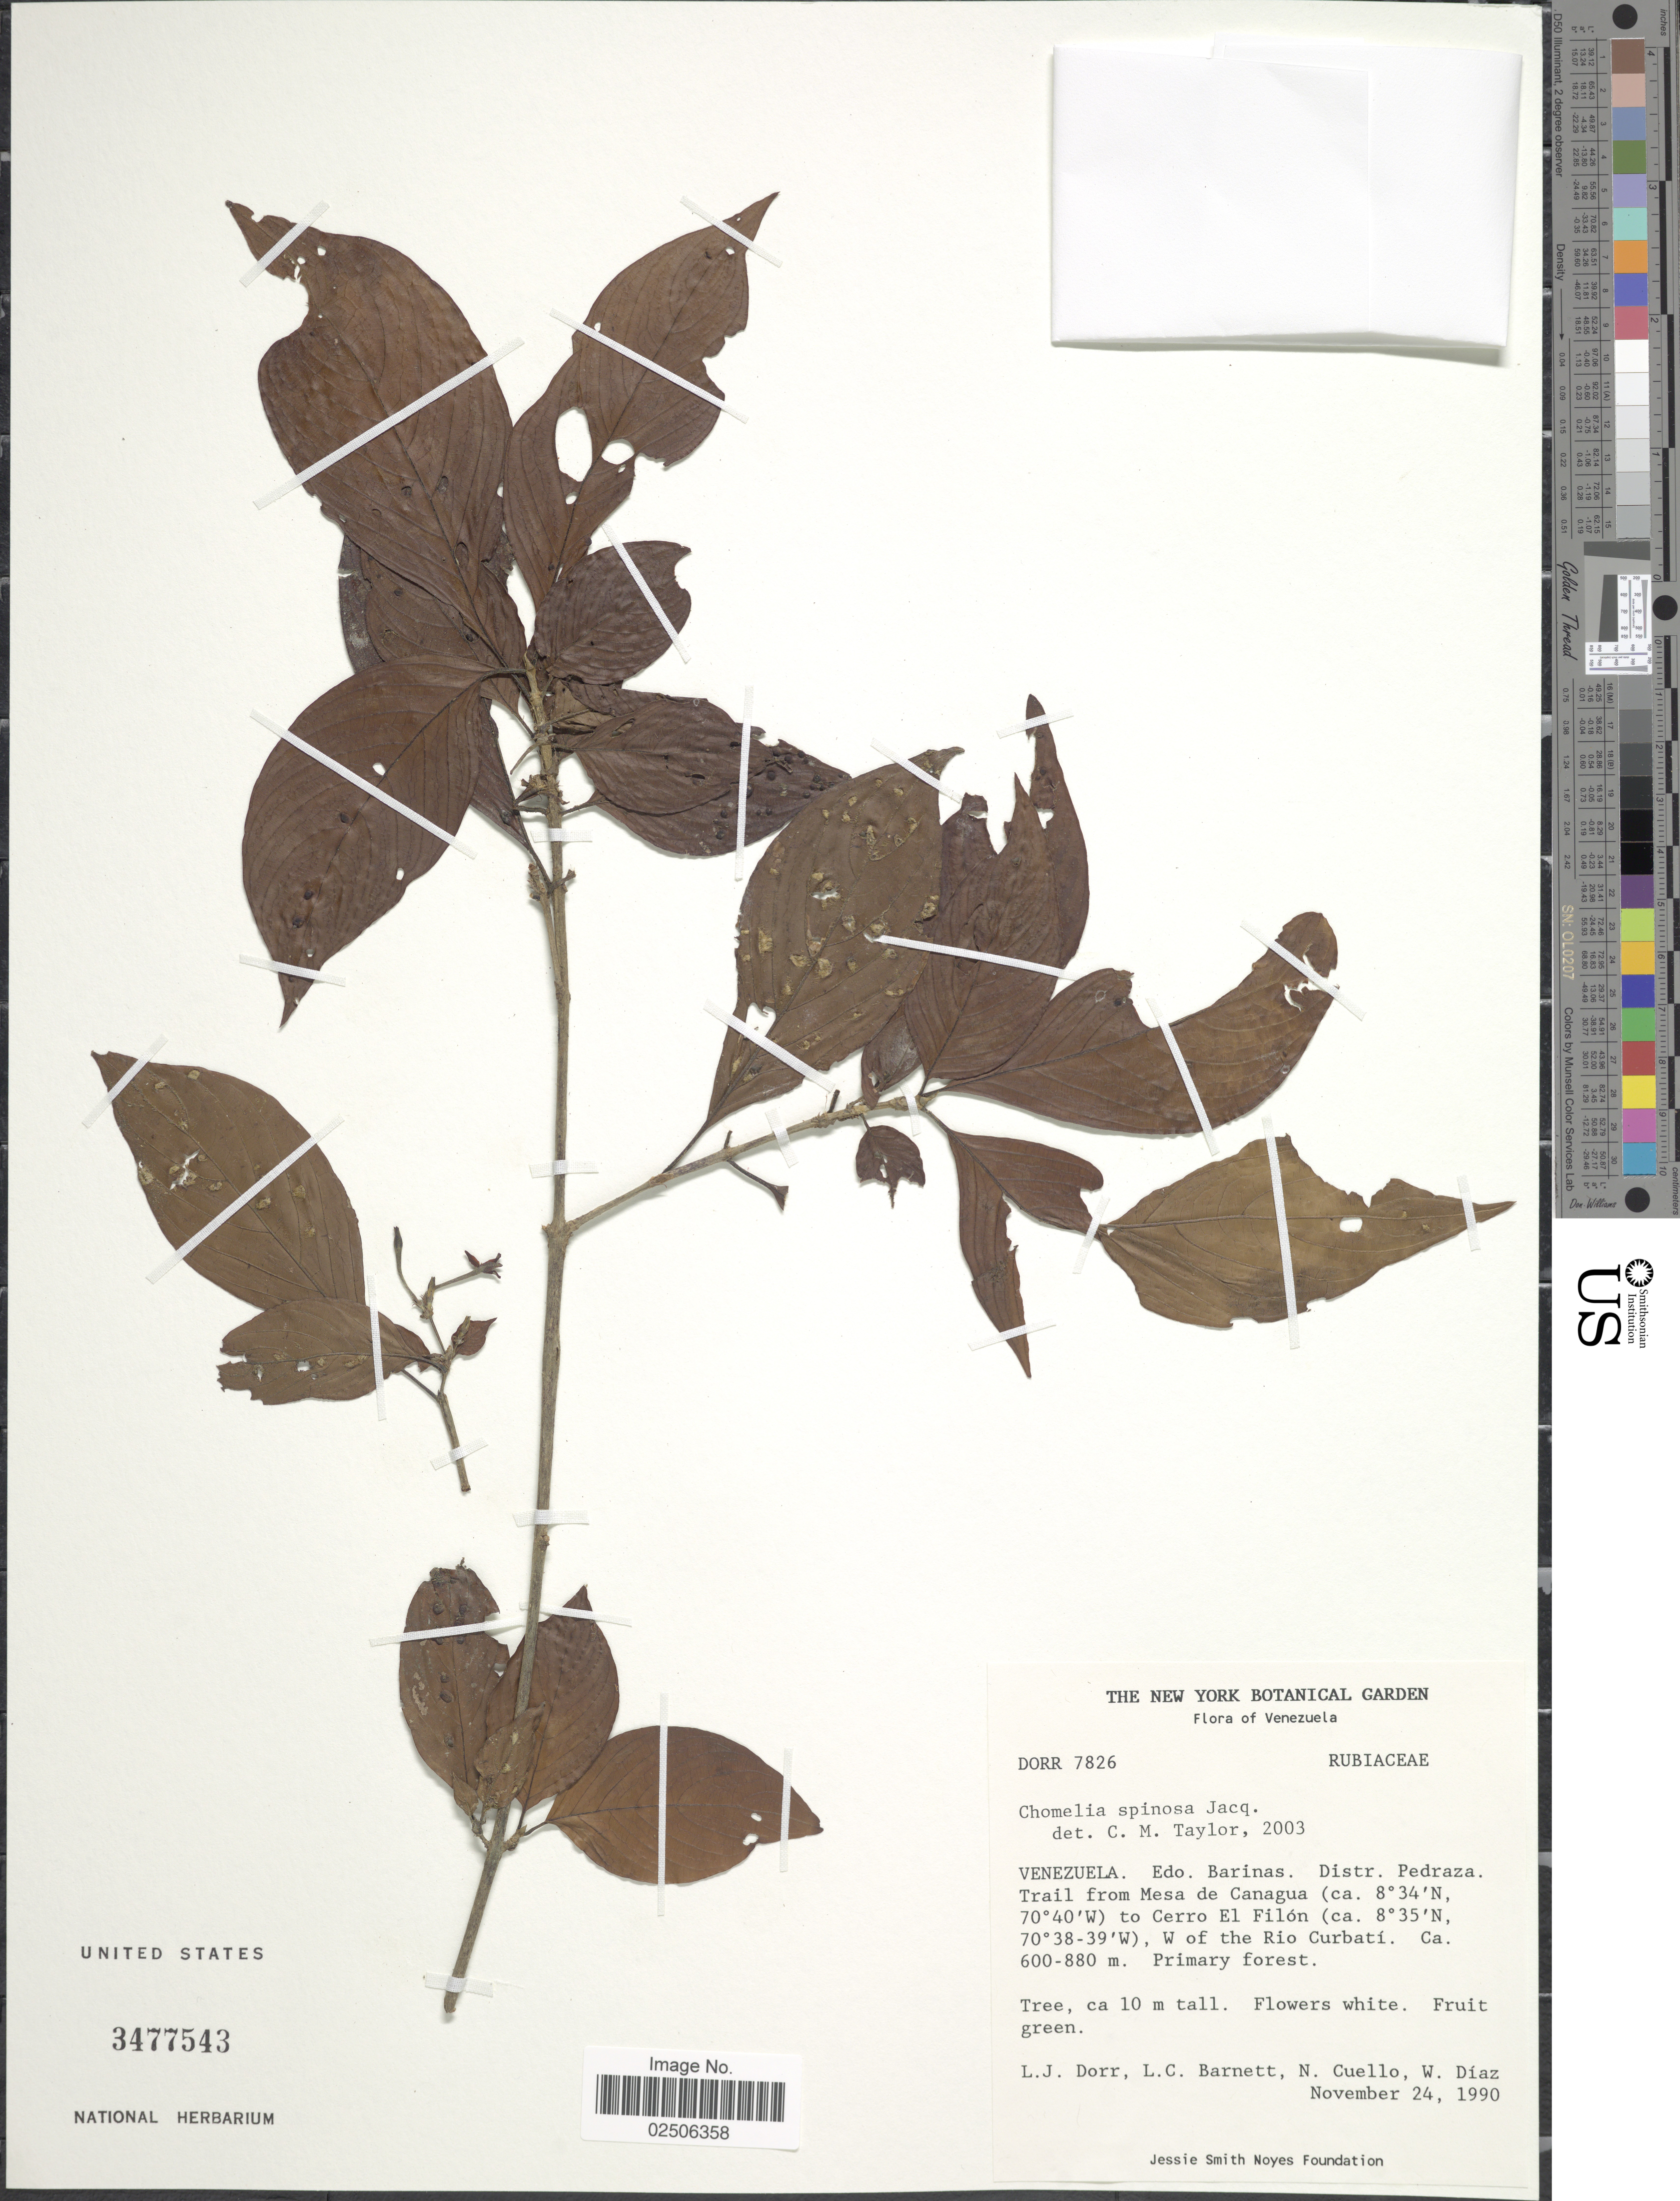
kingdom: Plantae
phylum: Tracheophyta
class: Magnoliopsida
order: Gentianales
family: Rubiaceae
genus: Chomelia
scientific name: Chomelia spinosa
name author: Jacq.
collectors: L. J. Dorr, L. C. Barnett, N. L. Cuello & W. Díaz P.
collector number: DORR7826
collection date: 1990-11-24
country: Venezuela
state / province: Barinas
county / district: Pedraza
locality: Trail from Mesa de Canagua to Cerro El Filón, W of the Rio Curbatí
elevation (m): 600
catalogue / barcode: US 3477543